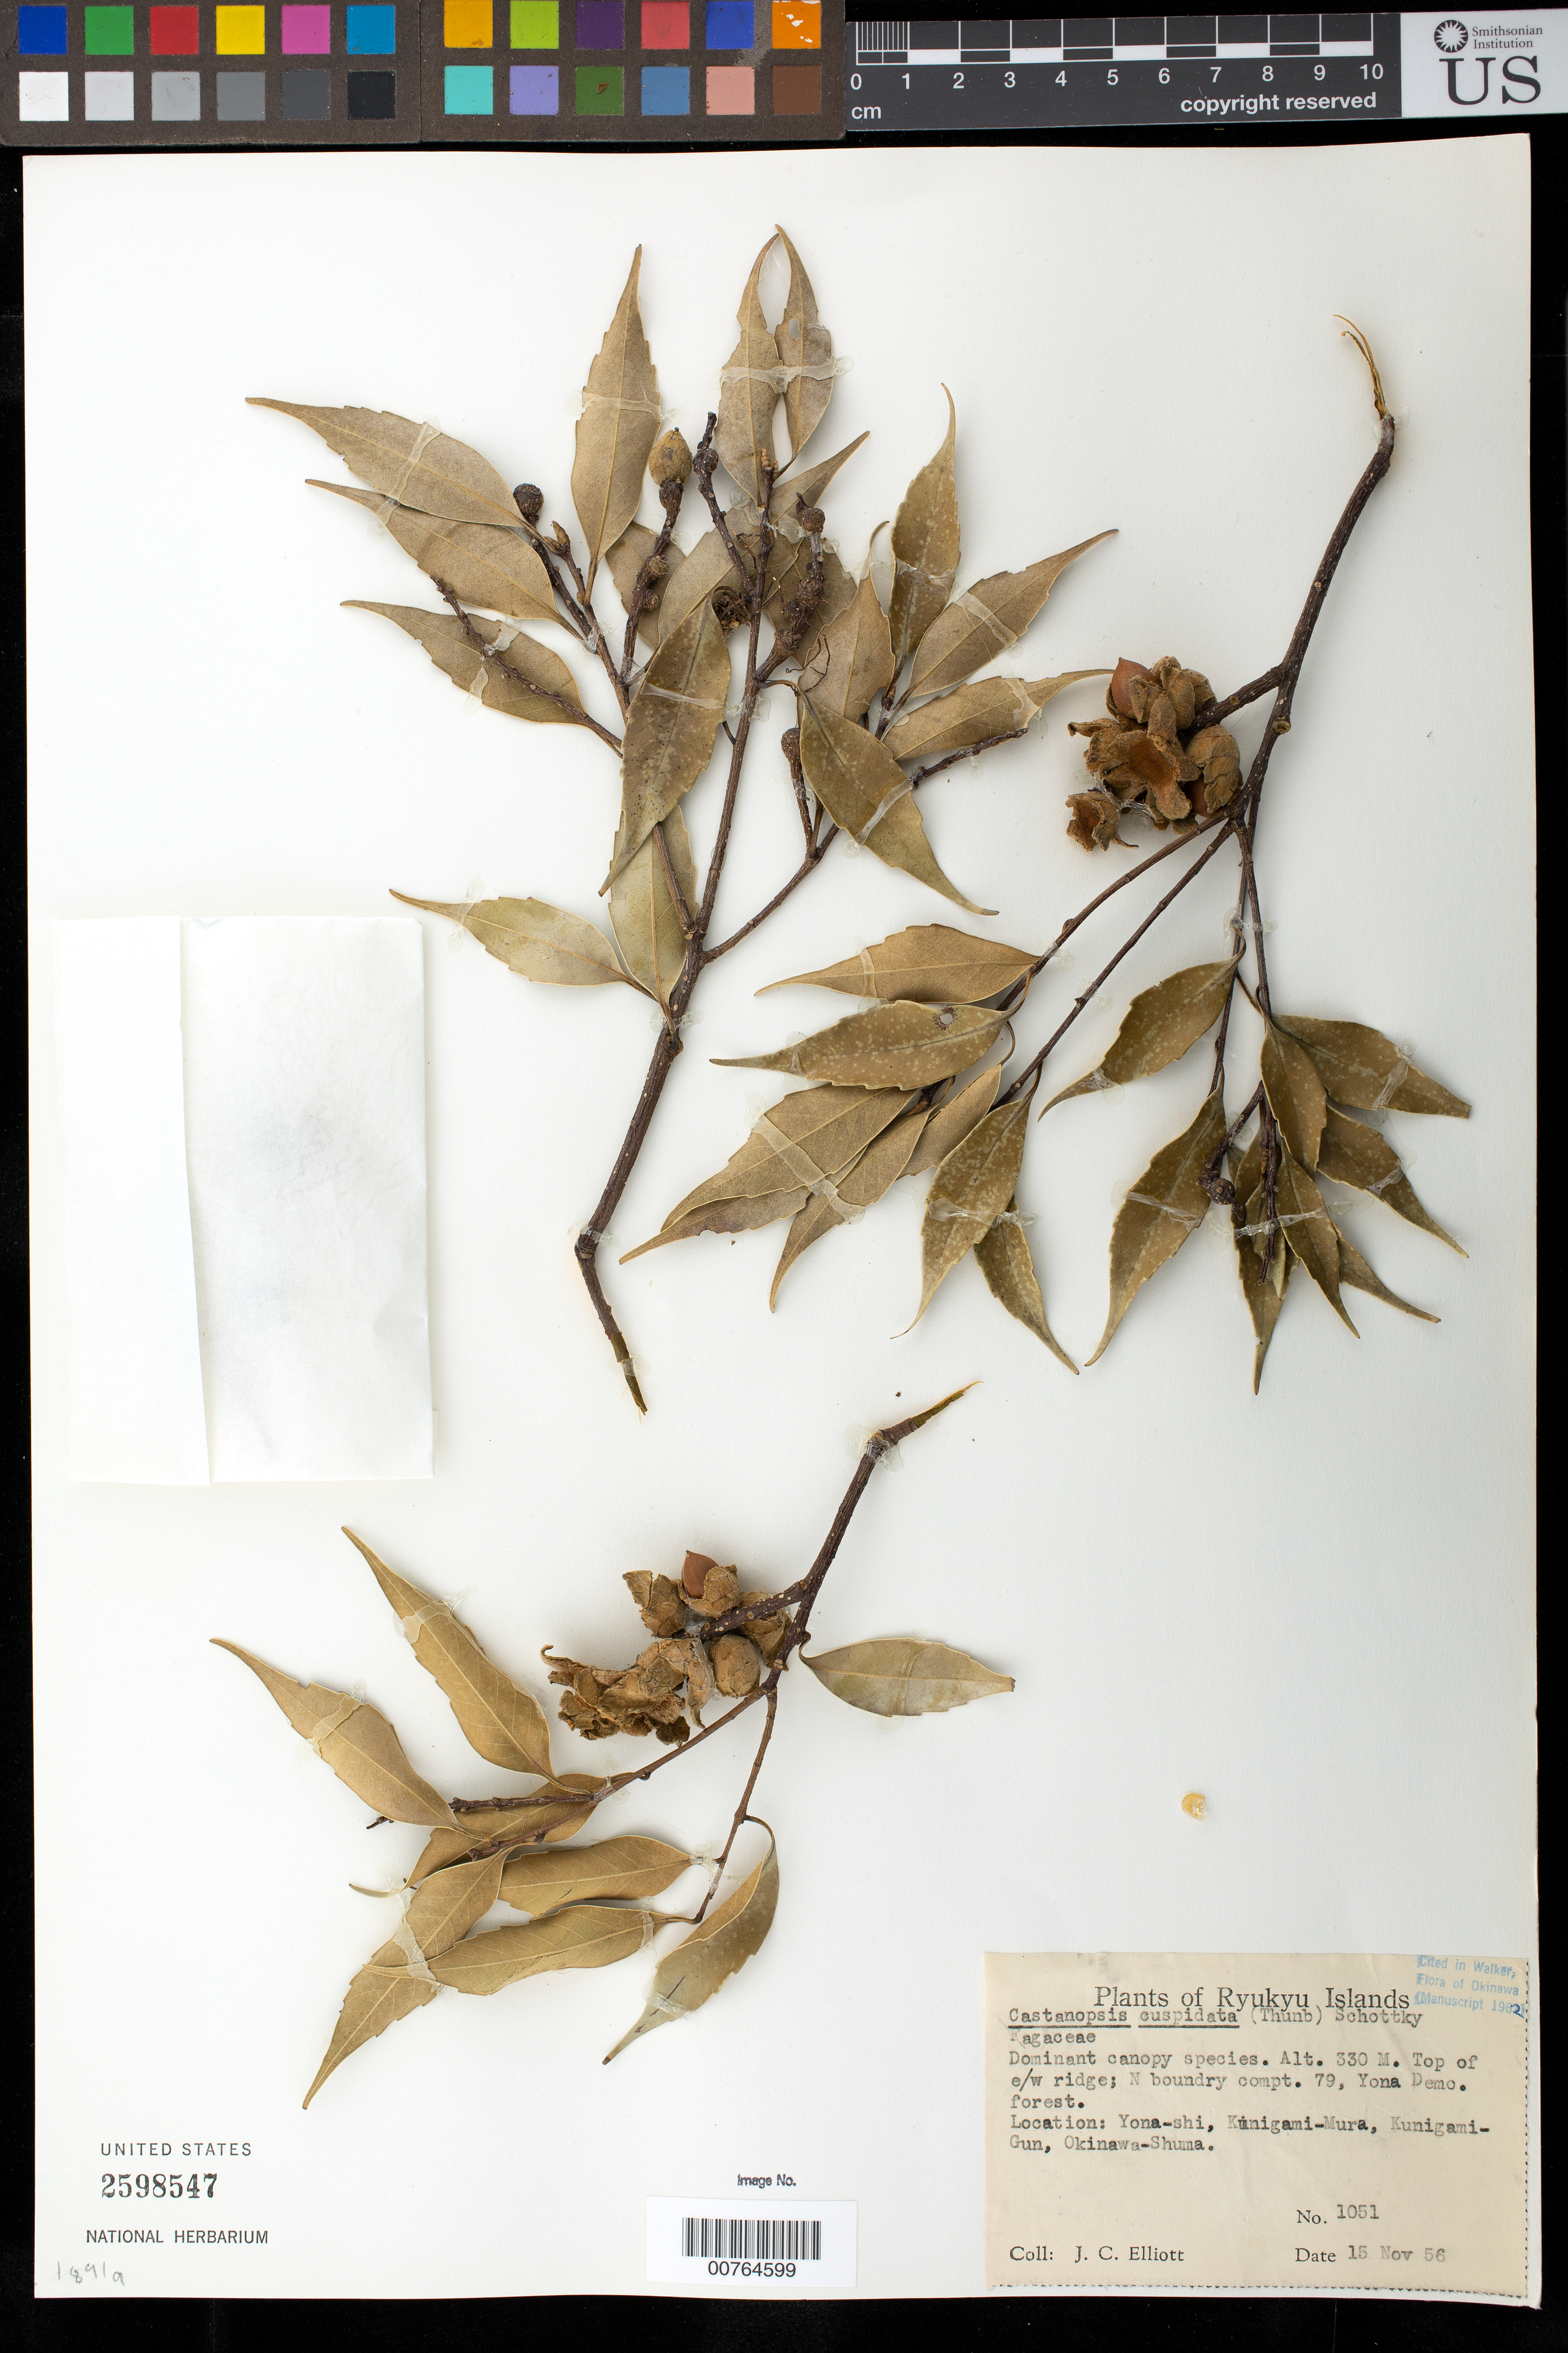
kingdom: Plantae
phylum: Tracheophyta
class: Magnoliopsida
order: Fagales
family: Fagaceae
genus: Castanopsis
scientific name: Castanopsis cuspidata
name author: (Thunb.) Schottky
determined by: Walker, E. H.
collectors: J. C. Elliott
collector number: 1051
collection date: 1956-11-15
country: Japan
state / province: Okinawa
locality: Ryukyu Islands, Top of e/w ridge; N boundary compt. Yona-shi, Kunigami-Mura, Kunigami-Gun, Okinawa-Shuma.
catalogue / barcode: US 2598547